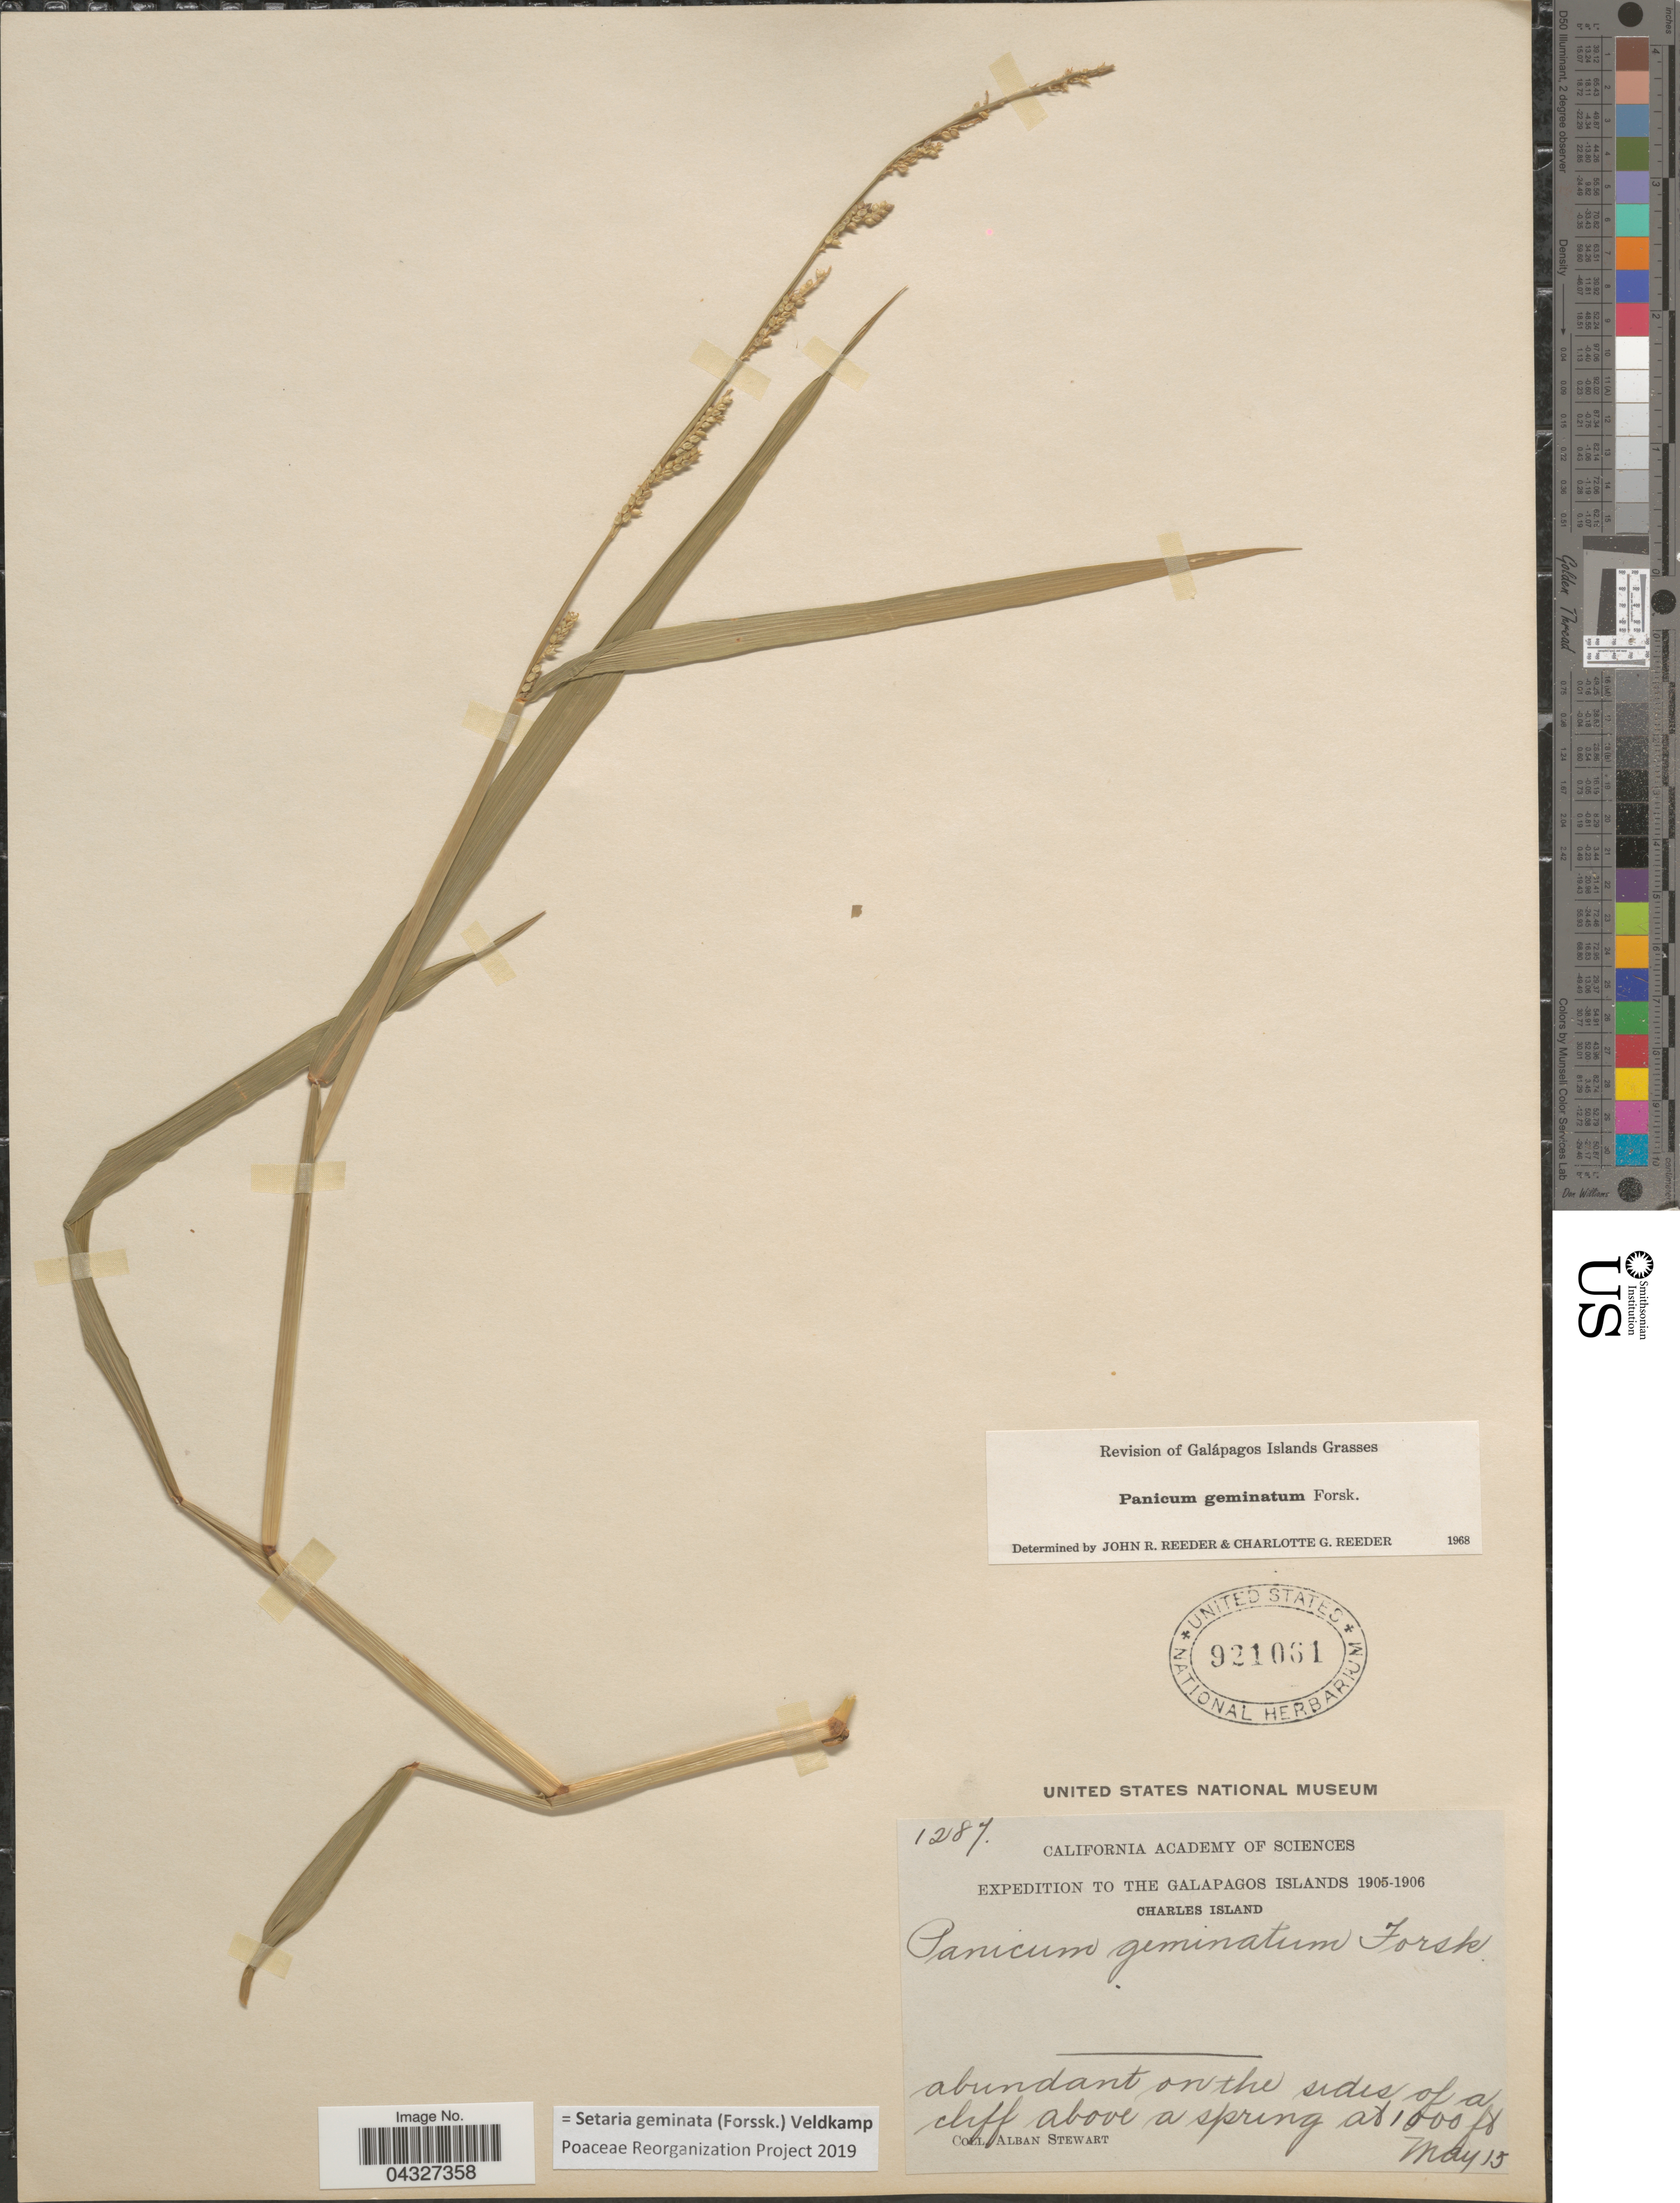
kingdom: Plantae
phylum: Tracheophyta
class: Liliopsida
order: Poales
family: Poaceae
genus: Setaria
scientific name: Setaria geminata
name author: (Forssk.) Veldkamp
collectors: A. Stewart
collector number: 1287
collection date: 1905-05-15/1906-05-15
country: Ecuador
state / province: Colón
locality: Expedition to the Galapagos Islands 1905-1906. Charles Island.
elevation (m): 305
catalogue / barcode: US 921061